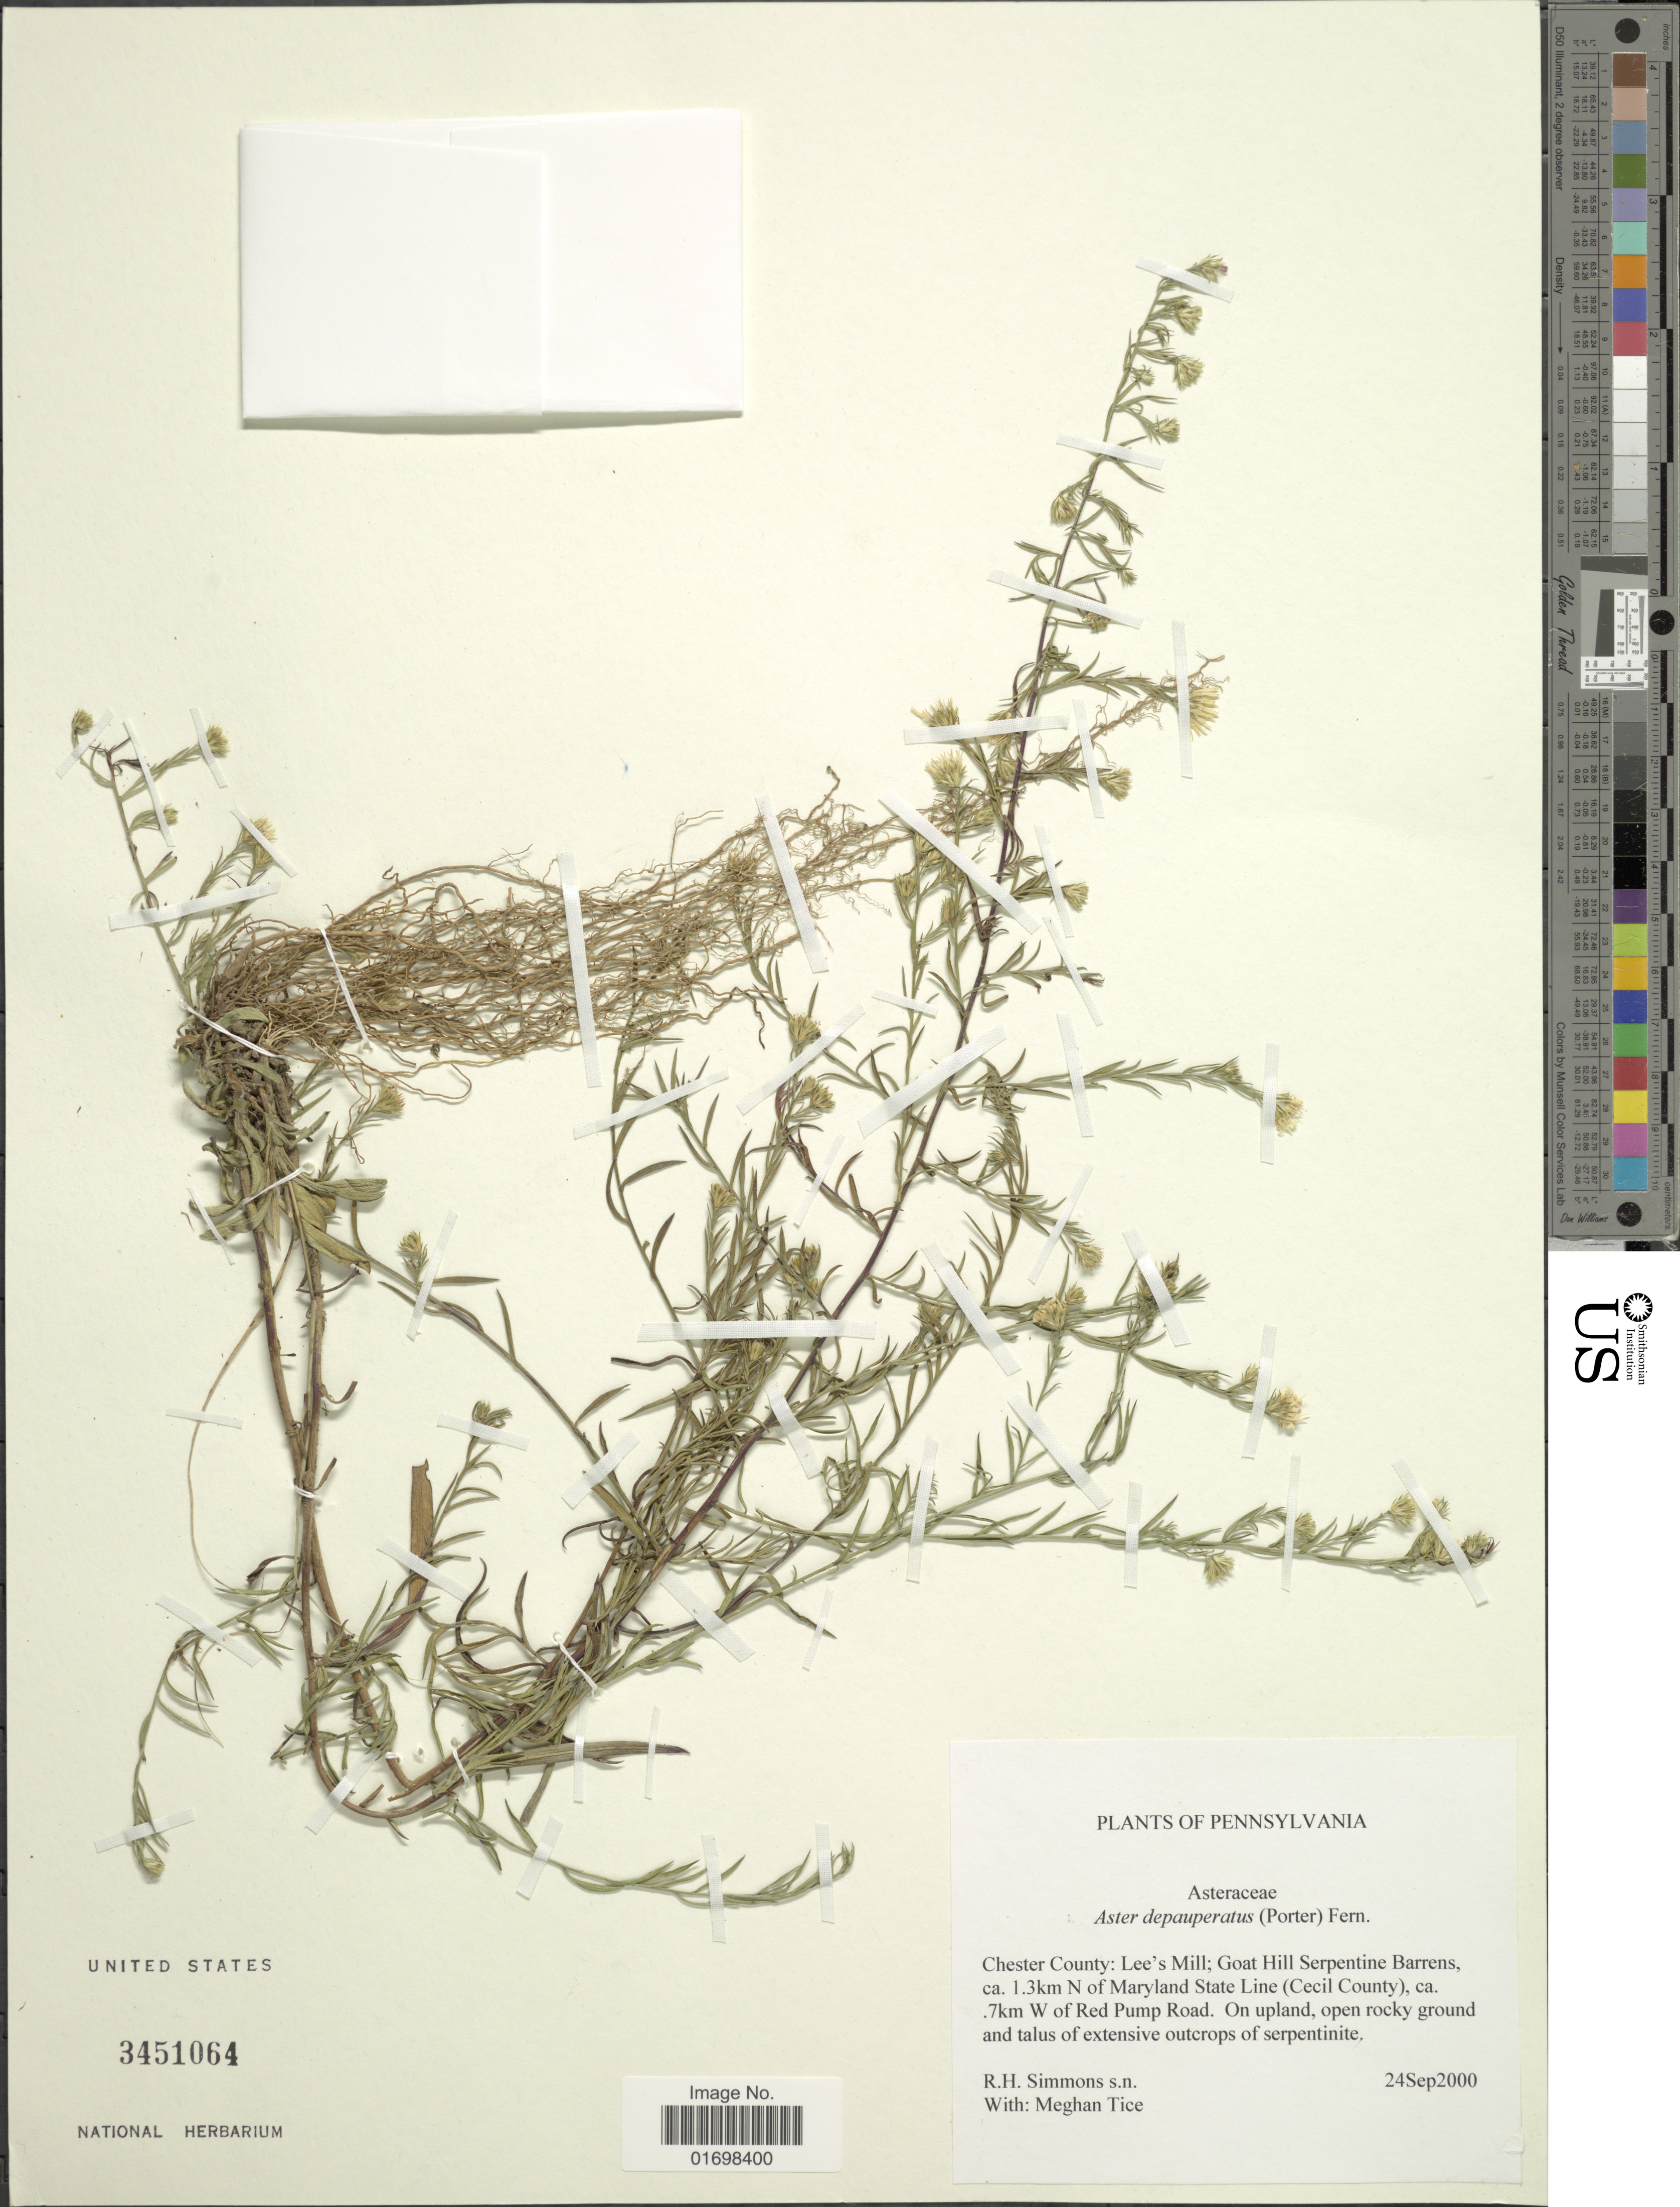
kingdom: Plantae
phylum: Tracheophyta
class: Magnoliopsida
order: Asterales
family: Asteraceae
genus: Symphyotrichum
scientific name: Symphyotrichum depauperatum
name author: (Fernald) G.L. Nesom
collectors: R. H. Simmons & M. Tice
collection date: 2000-09-24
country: United States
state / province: Pennsylvania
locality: Pennsylvania, Chester County: Lee's Mill; Goat Hill Serpentine Barrens, ca. 1.3 km N of Maryland State Line (Cecil), ca. .7km W of Red Pump Road.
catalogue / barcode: US 3451064